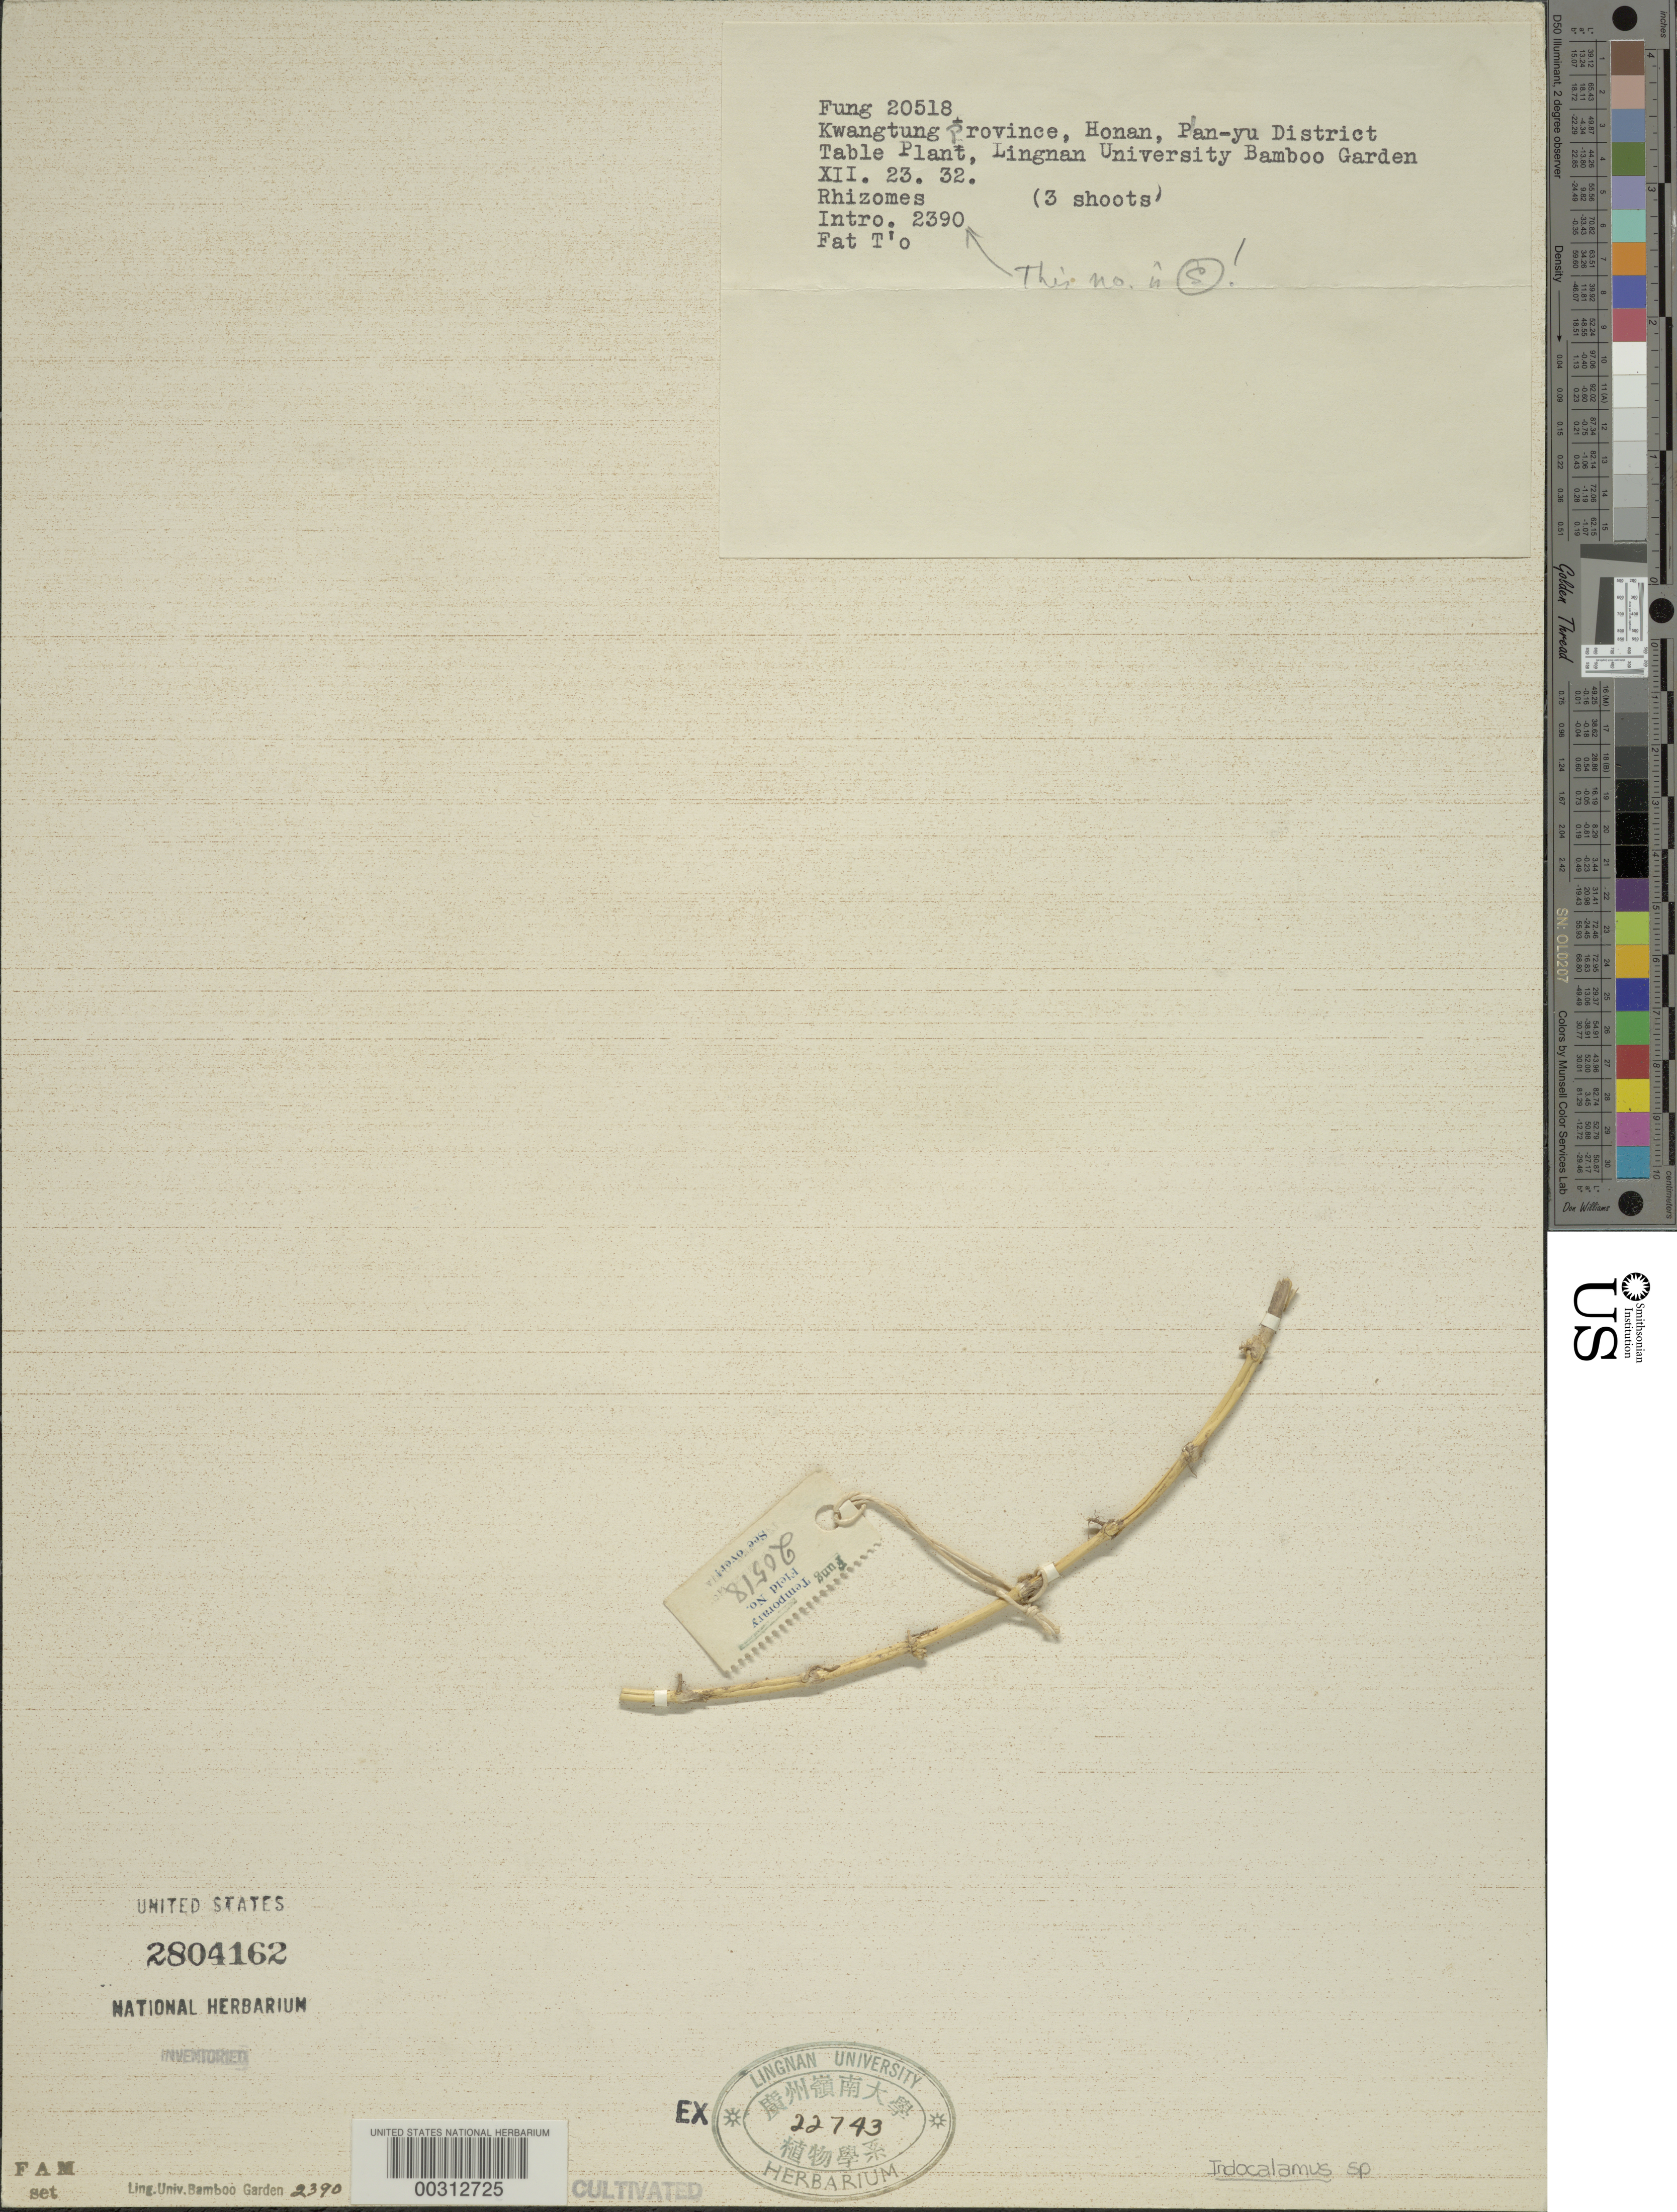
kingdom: Plantae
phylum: Tracheophyta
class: Liliopsida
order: Poales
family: Poaceae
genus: Indocalamus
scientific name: Indocalamus sp.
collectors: H. L. Fung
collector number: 20518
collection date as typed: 23 Dec 1932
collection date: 1932-12-23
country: China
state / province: Guangdong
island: Honam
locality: Lingnan univ. bg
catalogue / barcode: US 2804162